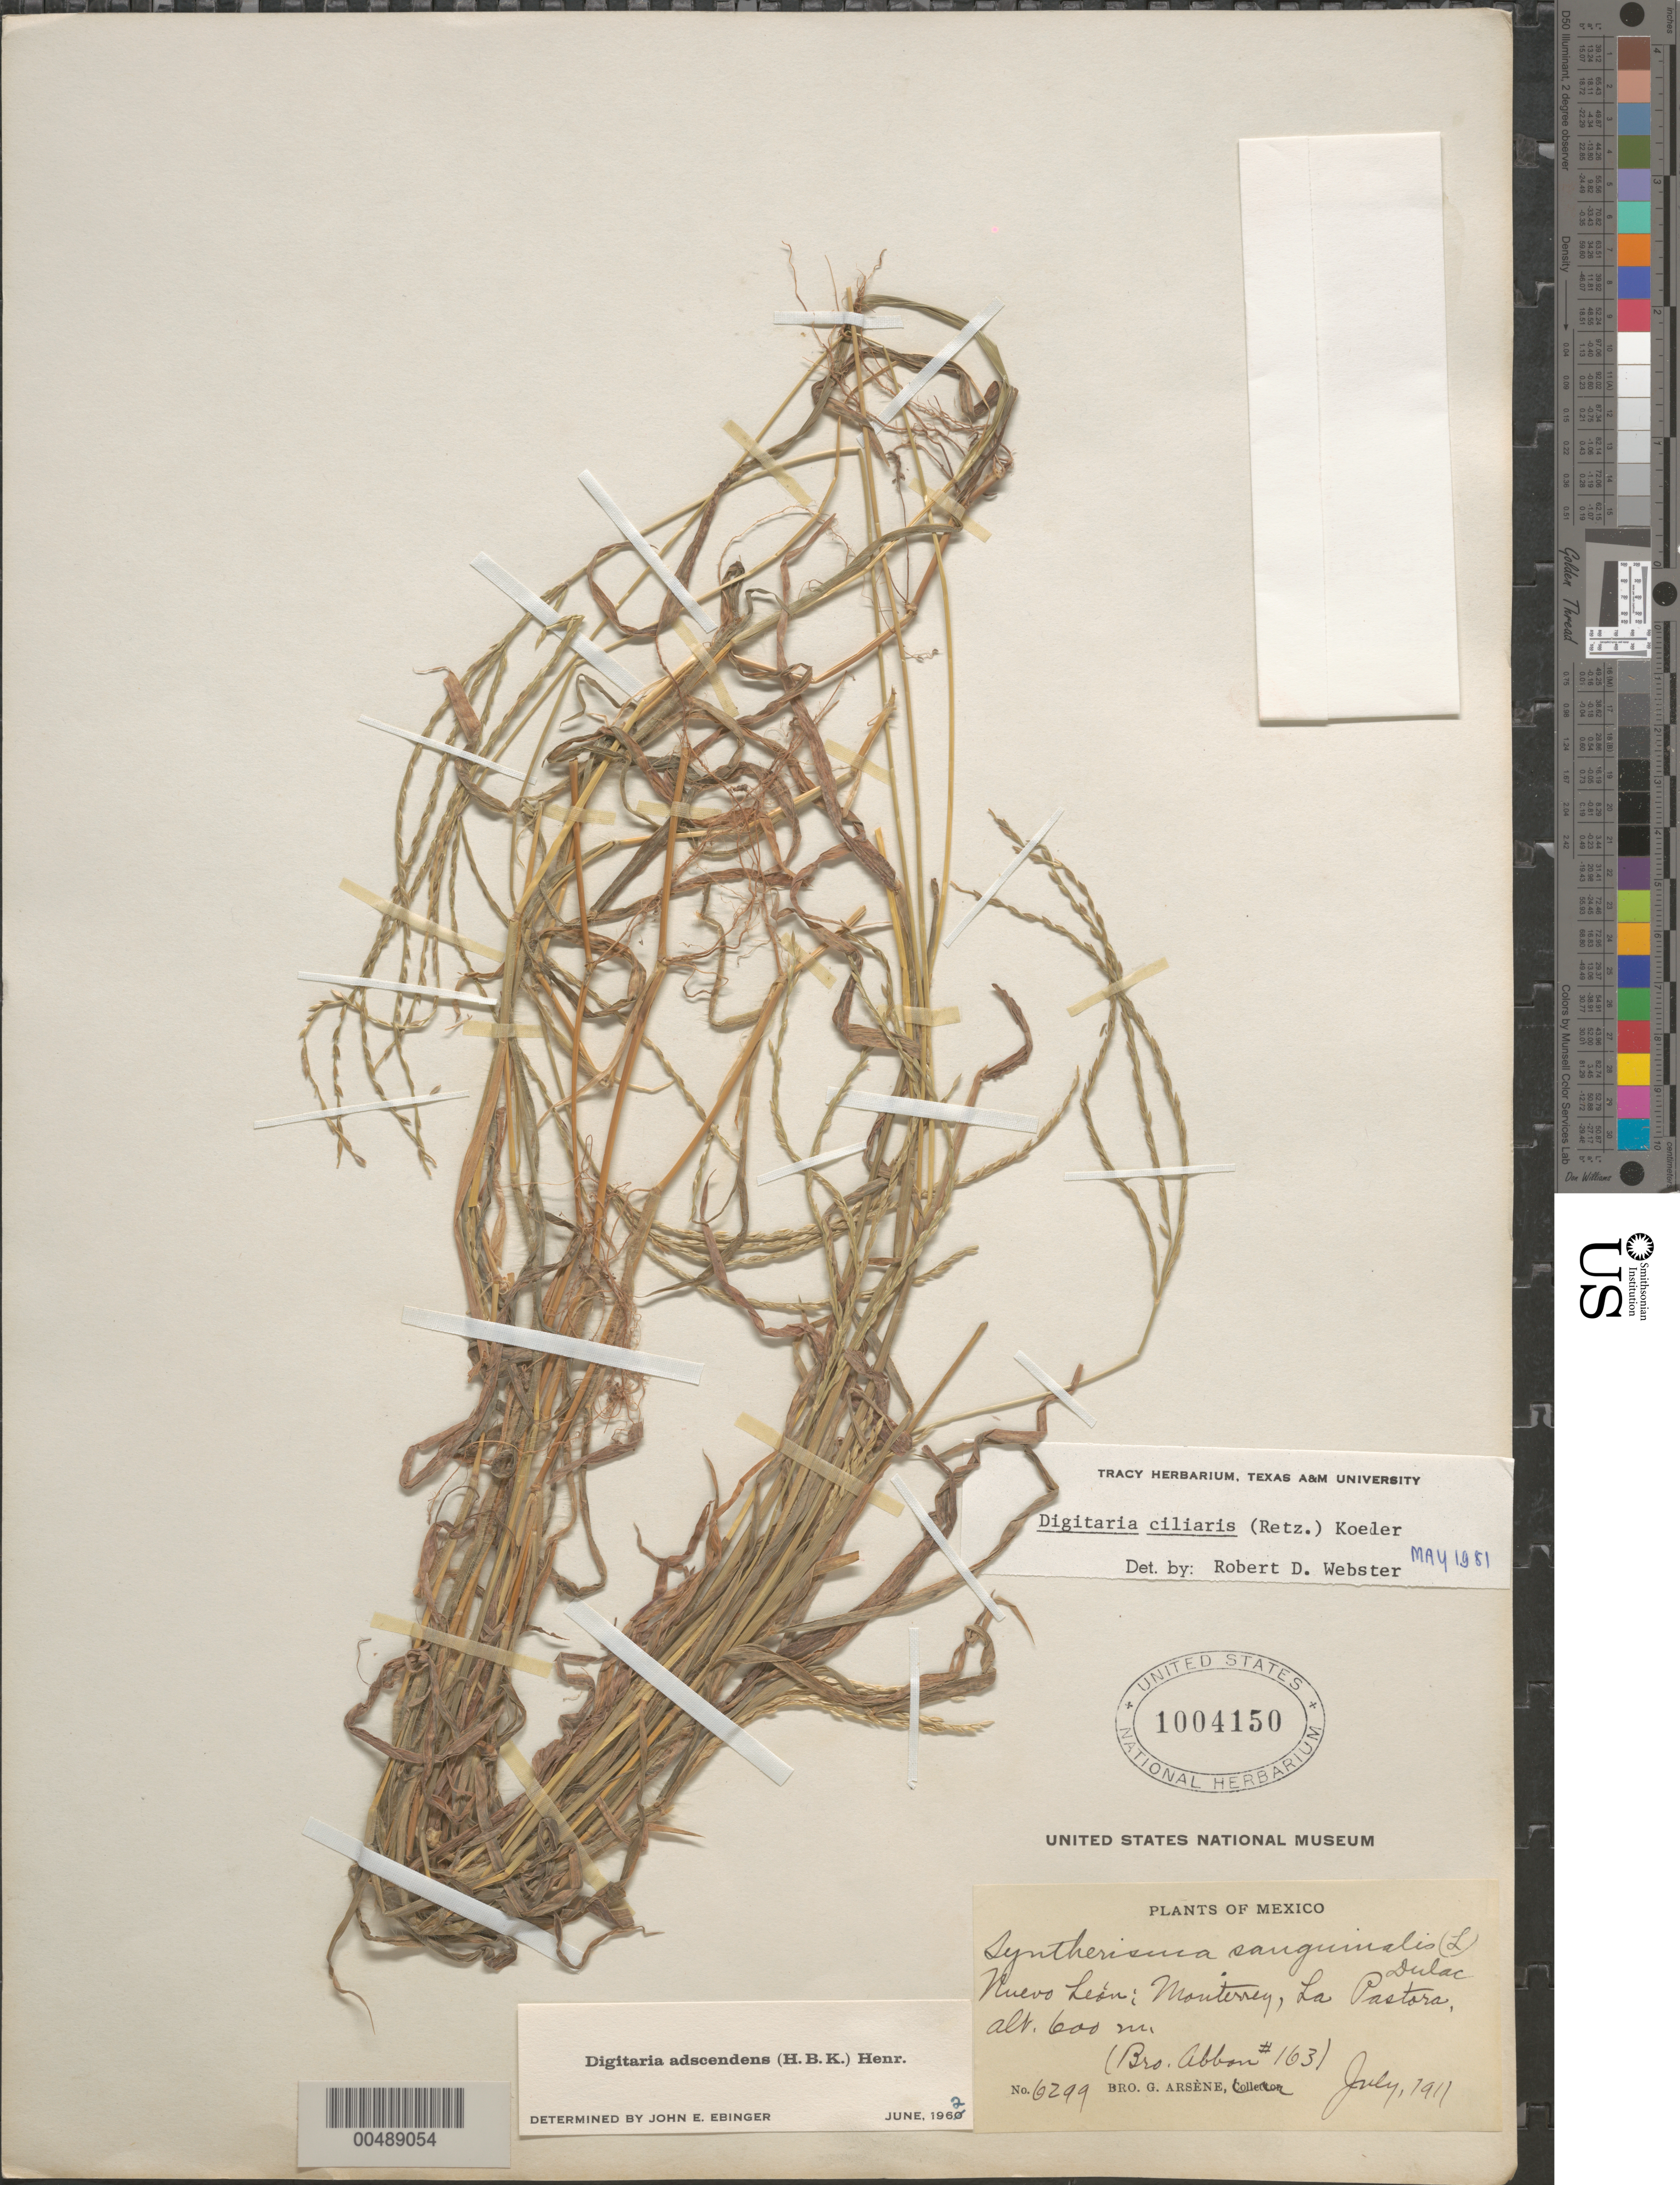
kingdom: Plantae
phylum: Tracheophyta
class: Liliopsida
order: Poales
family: Poaceae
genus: Digitaria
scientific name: Digitaria ciliaris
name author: (Retz.) Koeler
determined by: Webster, Robert D.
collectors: Bro. G. Arsène & Bro. Abbon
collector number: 6299/163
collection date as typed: Jul 1911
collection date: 1911-07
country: Mexico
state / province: Nuevo León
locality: Monterrey, La Pastora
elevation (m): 600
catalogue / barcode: US 1004150